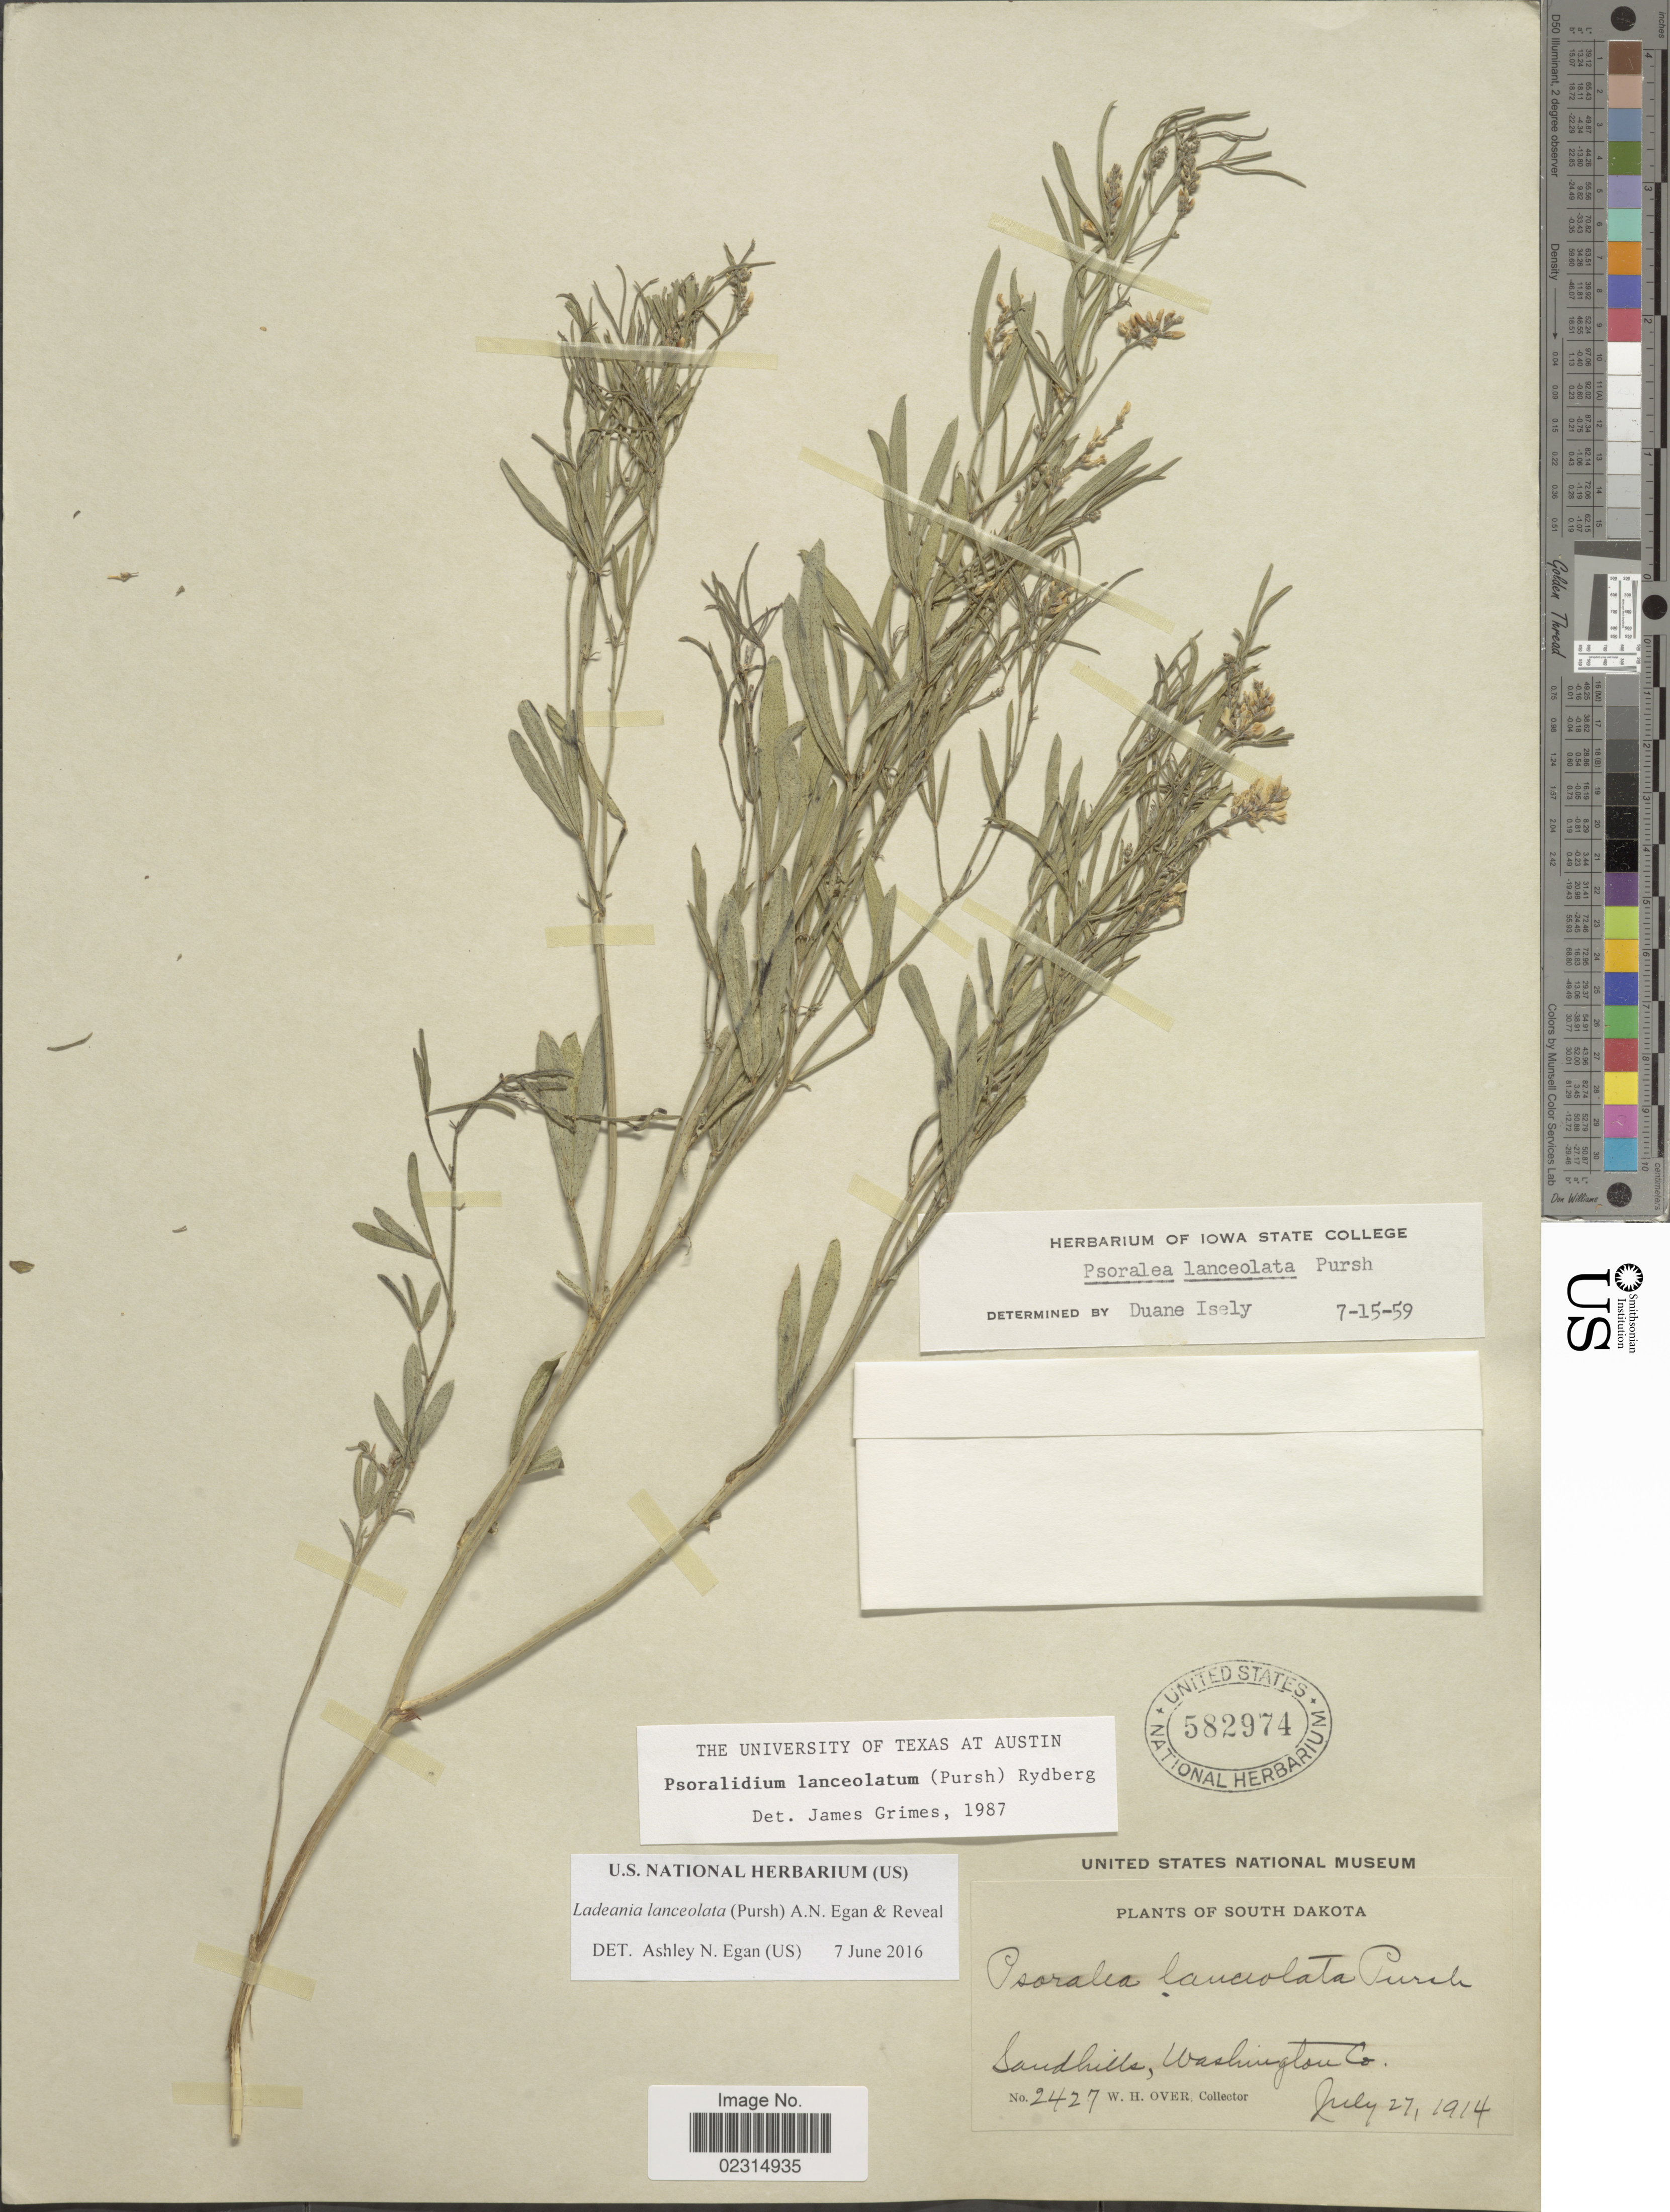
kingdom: Plantae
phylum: Tracheophyta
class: Magnoliopsida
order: Fabales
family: Fabaceae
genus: Ladeania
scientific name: Ladeania lanceolata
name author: (Pursh) A.N. Egan & Reveal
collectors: W. Over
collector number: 2427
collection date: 1914-07-27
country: United States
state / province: South Dakota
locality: Sandhills, Washington Co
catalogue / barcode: US 582974